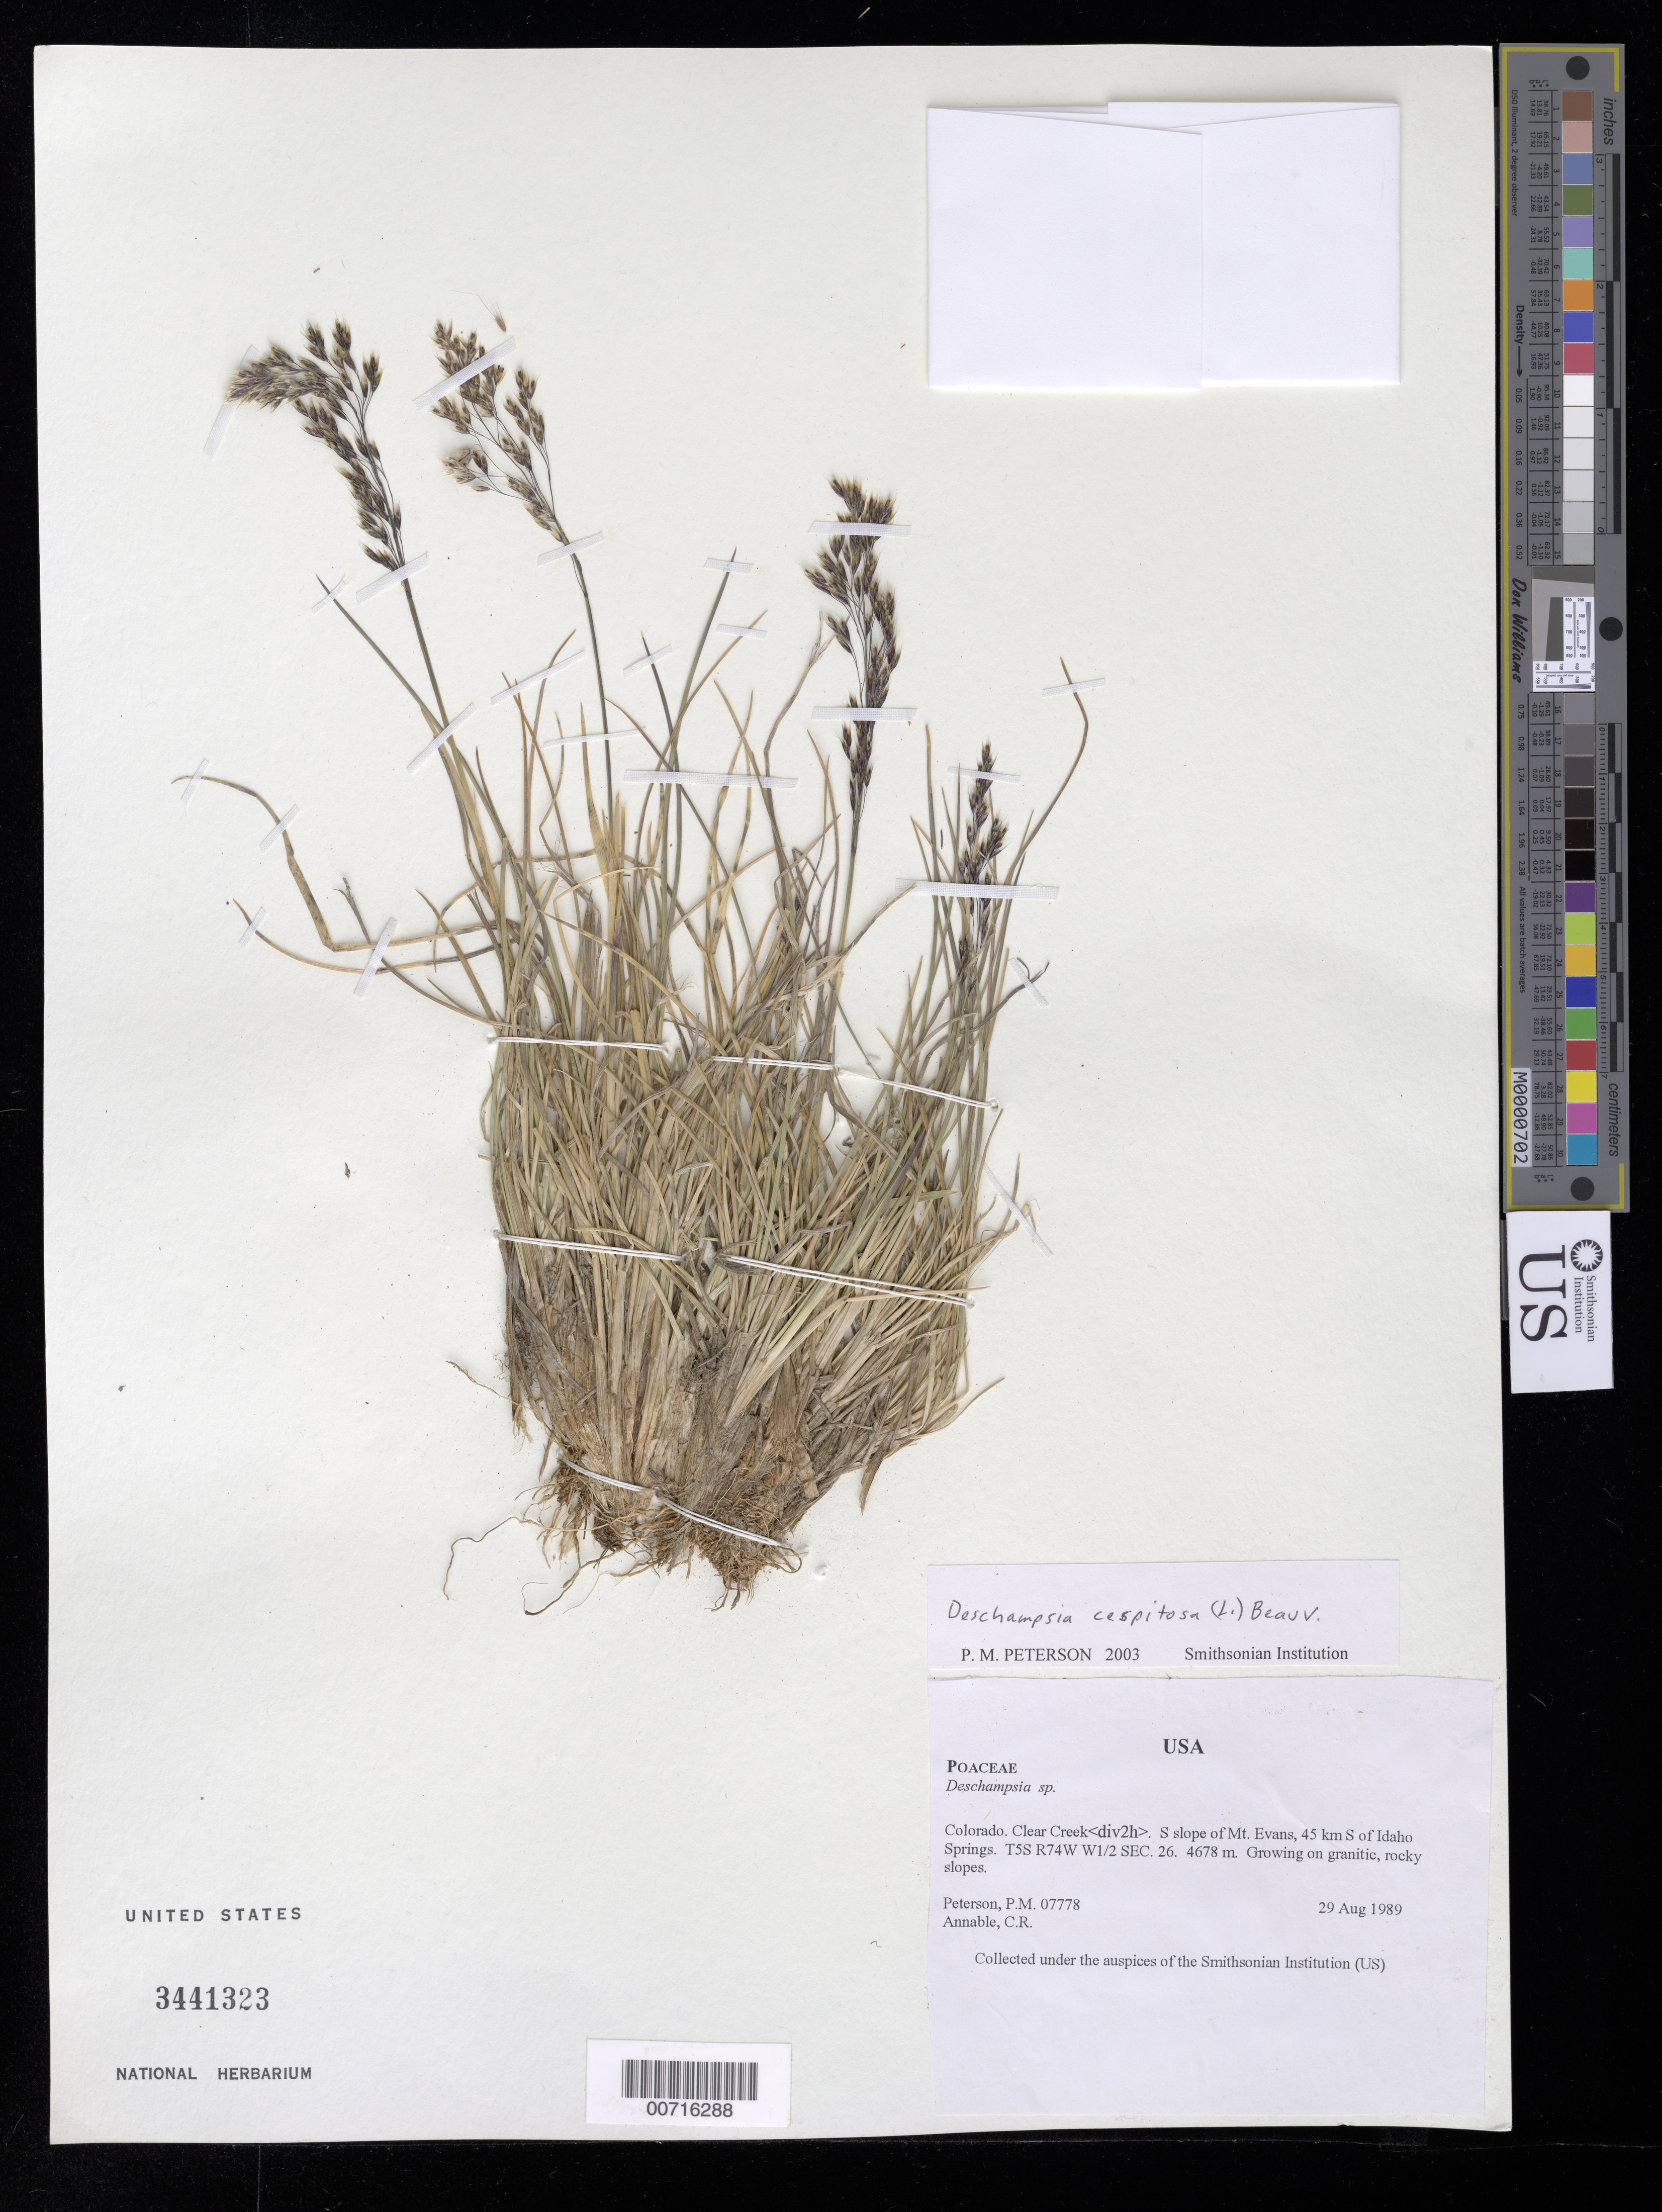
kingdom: Plantae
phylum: Tracheophyta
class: Liliopsida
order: Poales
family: Poaceae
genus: Deschampsia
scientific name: Deschampsia cespitosa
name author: (L.) P. Beauv.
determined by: Peterson, Paul M., (BOT), Smithsonian Institution - National Museum of Natural History (UNITED STATES)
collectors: P. M. Peterson & C. R. Annable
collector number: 07778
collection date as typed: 29 Aug 1989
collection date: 1989-08-29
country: United States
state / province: Colorado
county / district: Clear Creek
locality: S slope of Mt. Evans, 45 km S of Idaho Springs. T5S R74W W1/2 SEC. 26.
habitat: Growing on granitic, rocky slopes.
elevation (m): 4678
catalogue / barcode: US 3441323